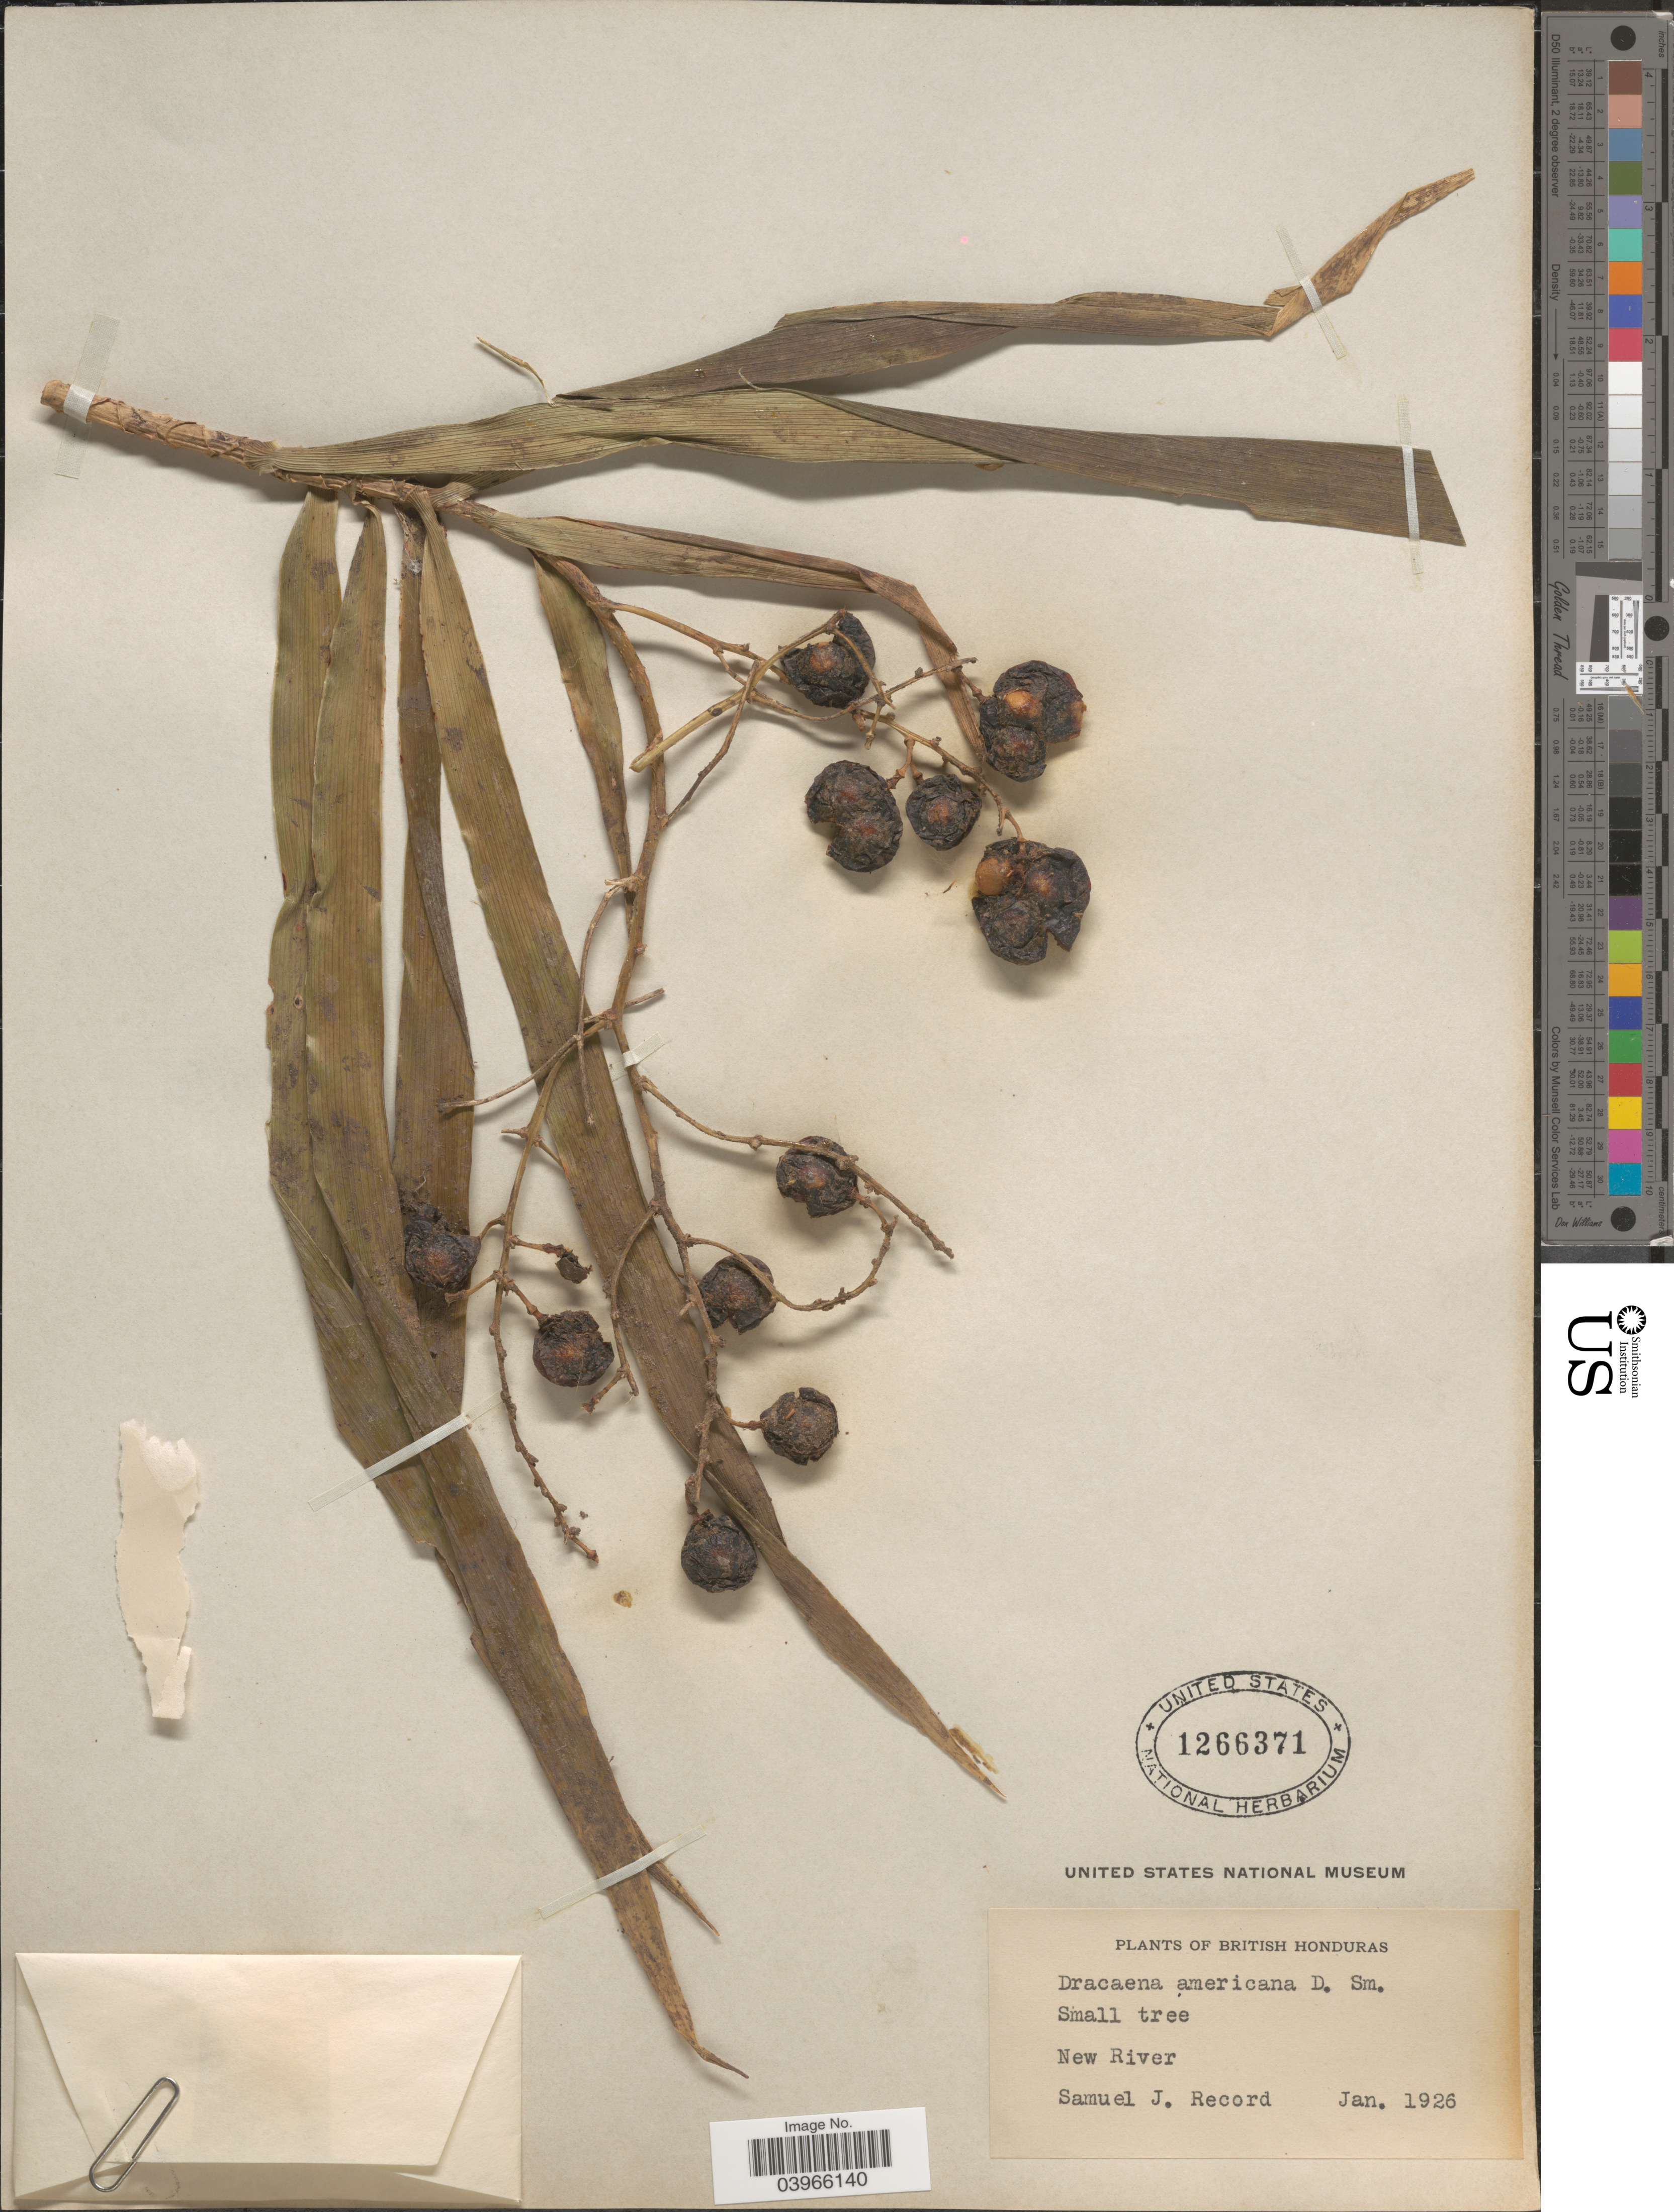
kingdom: Plantae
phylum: Tracheophyta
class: Liliopsida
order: Asparagales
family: Asparagaceae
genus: Dracaena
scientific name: Dracaena americana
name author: Donn. Sm. in Sarg.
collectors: S. J. Record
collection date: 1926-01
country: Belize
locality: British Honduras. New River.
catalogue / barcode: US 1266371